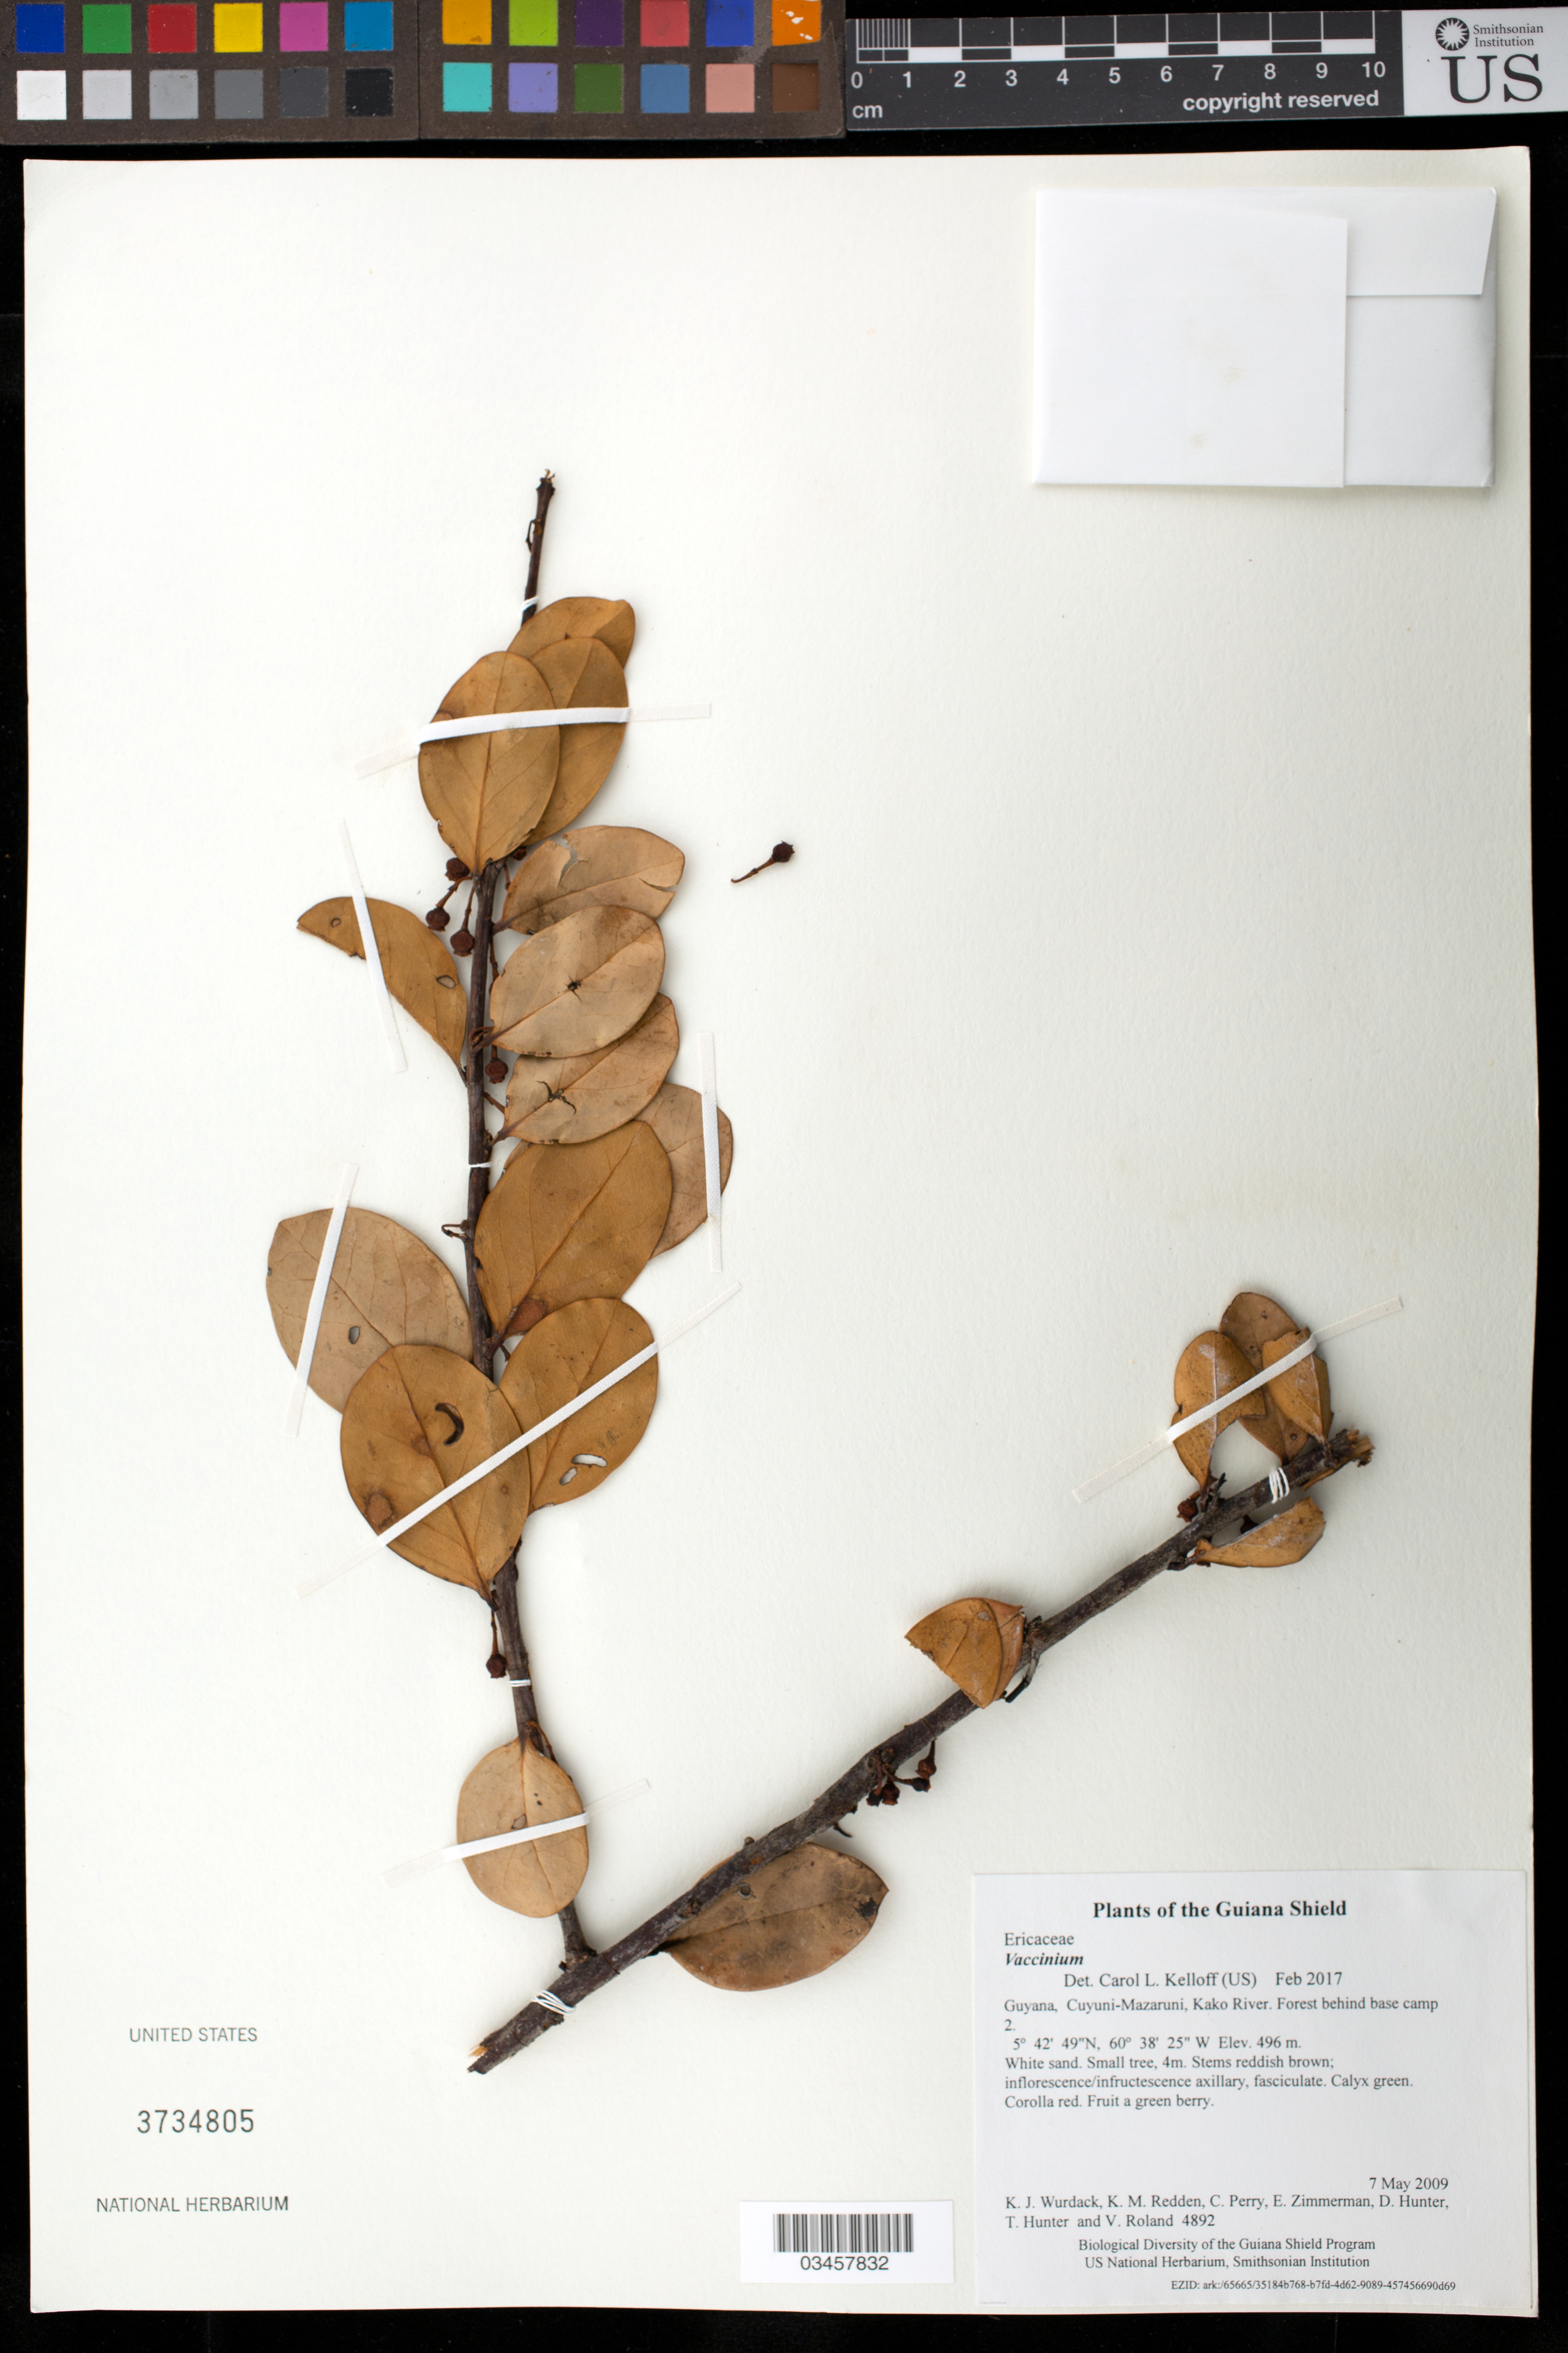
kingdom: Plantae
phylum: Tracheophyta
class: Magnoliopsida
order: Ericales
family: Ericaceae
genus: Vaccinium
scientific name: Vaccinium sp.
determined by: Kelloff, Carol L., (US), Smithsonian Institution - National Museum of Natural History (UNITED STATES)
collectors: K. Wurdack, K. M. Redden, C. Perry, E. Zimmerman, D. Hunter, T. Hunter & V. Roland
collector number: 4892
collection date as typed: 7 May 2009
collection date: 2009-05-07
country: Guyana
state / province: Cuyuni-Mazaruni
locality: Kako River. Forest behind base camp 2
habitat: White sand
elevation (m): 496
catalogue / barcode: US 3734805